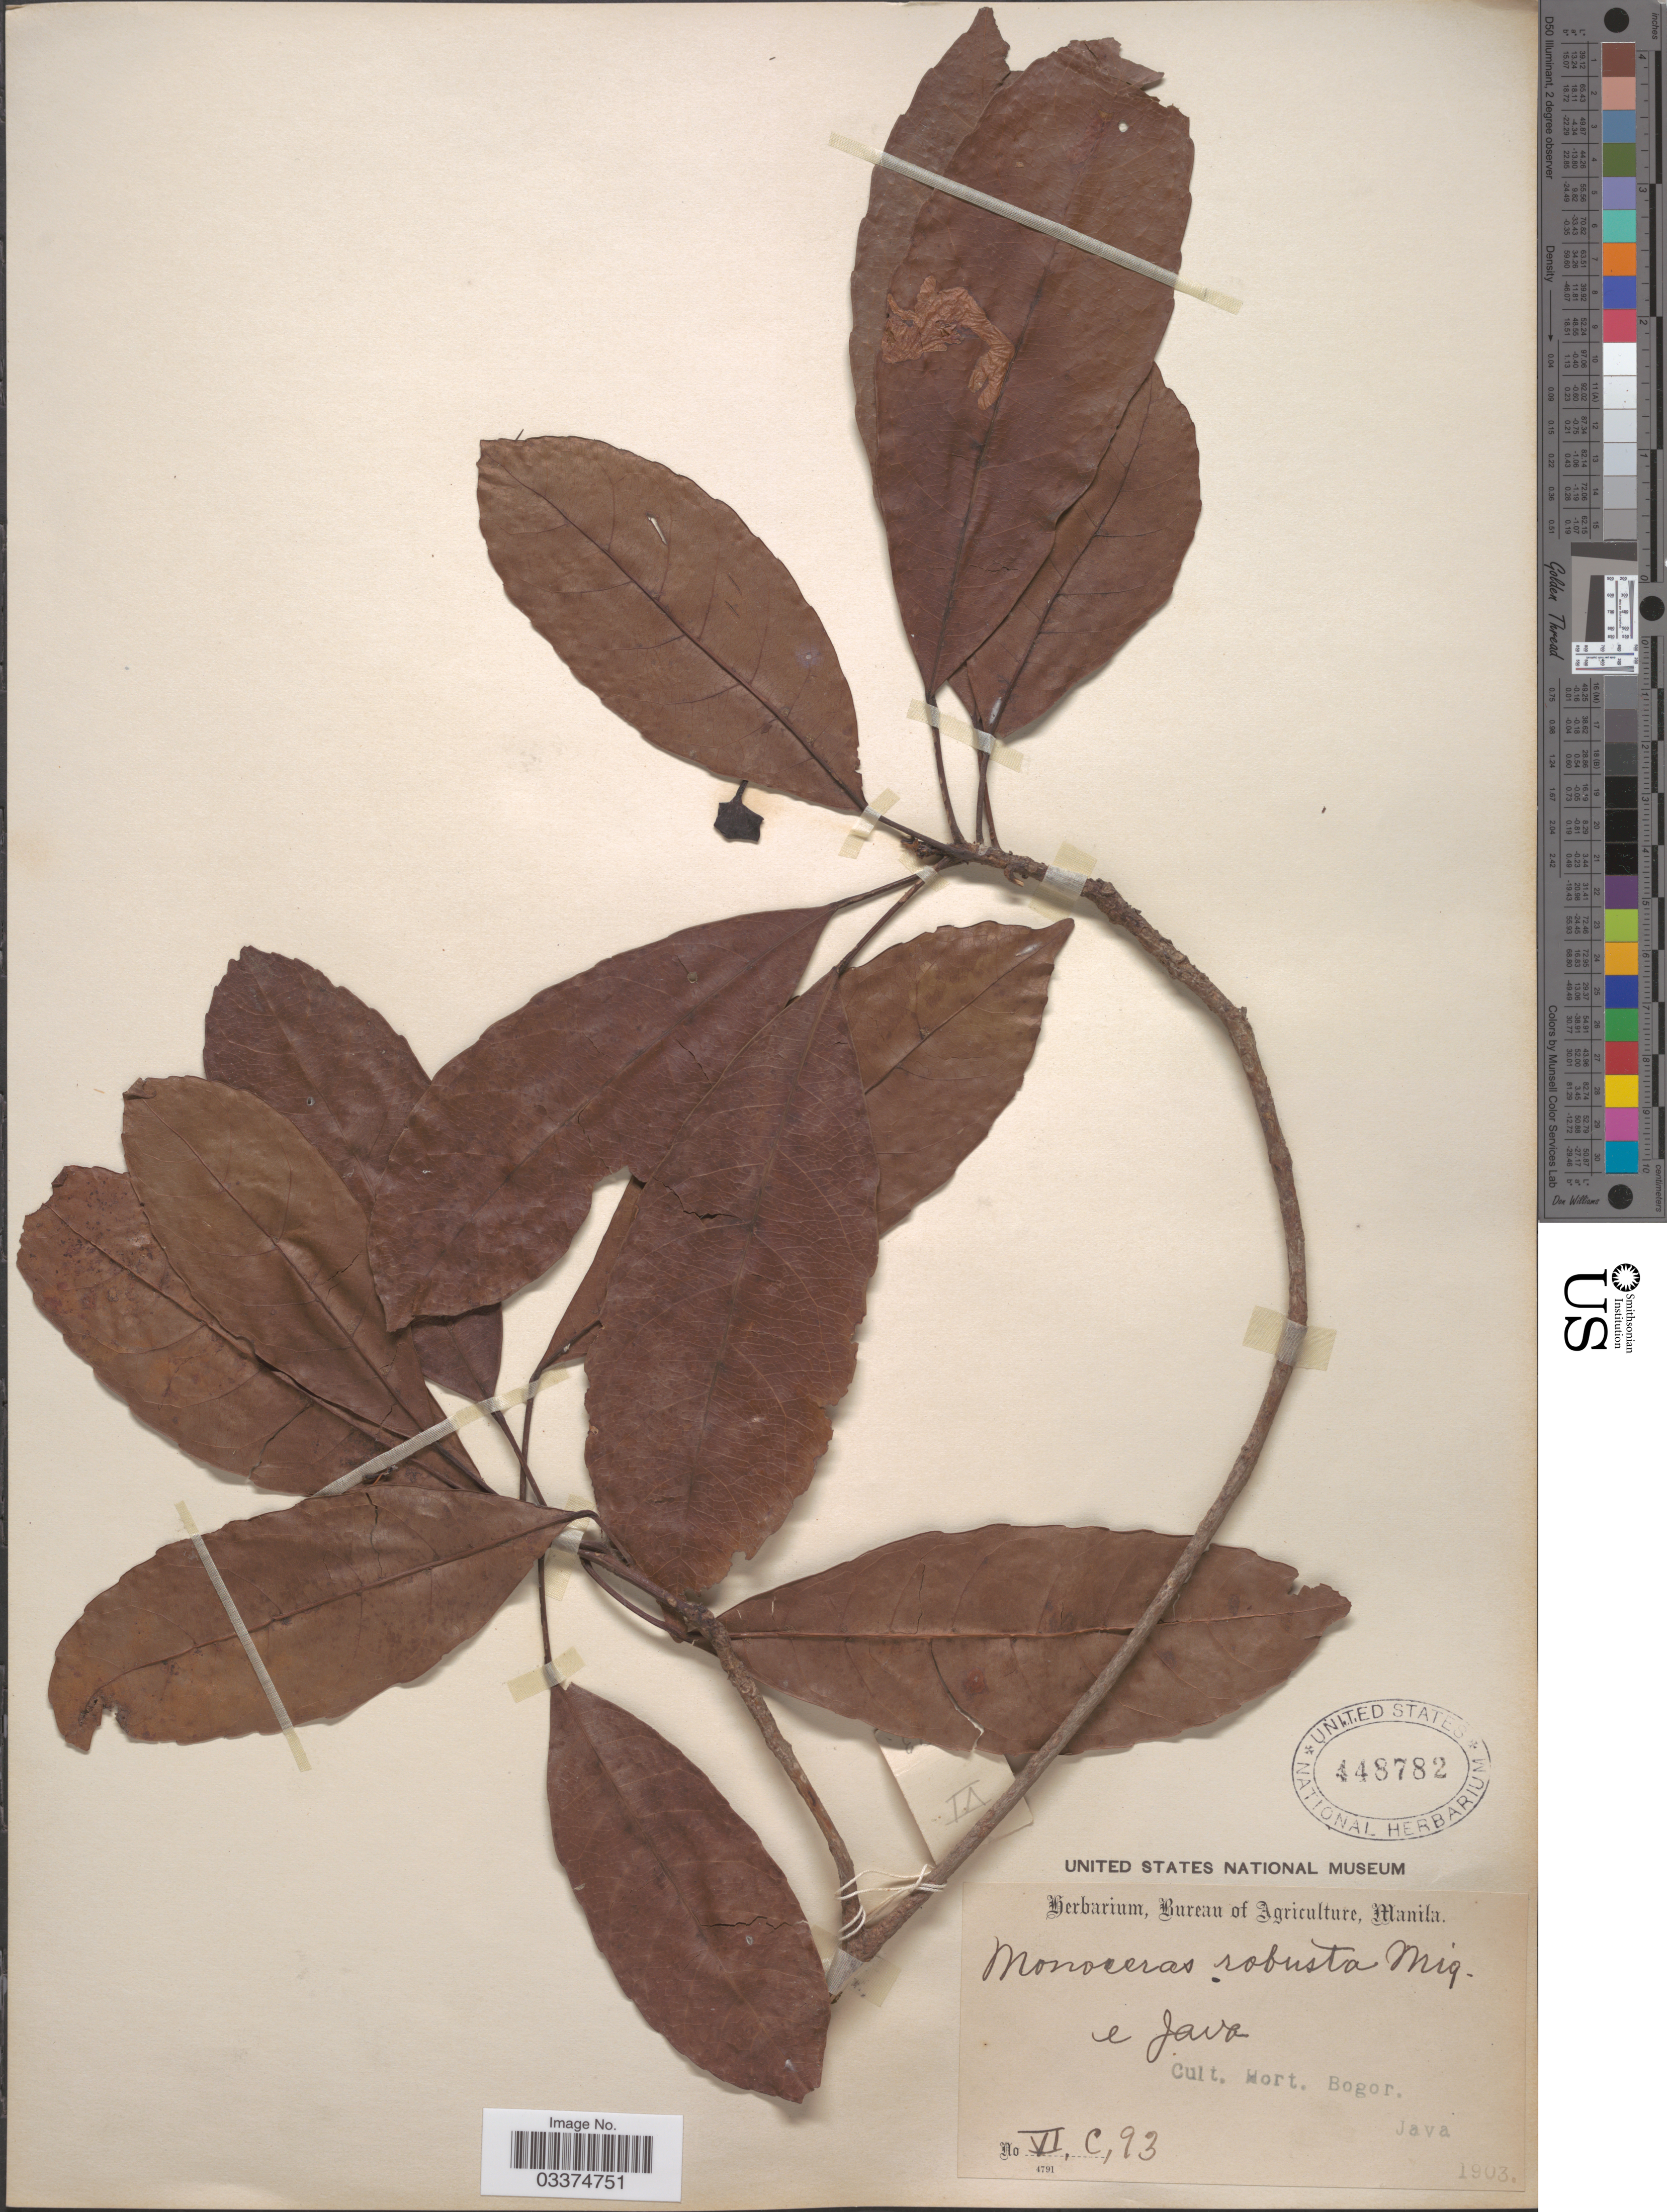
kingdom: Plantae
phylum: Tracheophyta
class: Magnoliopsida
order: Oxalidales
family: Elaeocarpaceae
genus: Elaeocarpus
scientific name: Elaeocarpus tectorius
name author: (Lour.) Poir.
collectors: ex Herb. Bur. Agric. Manila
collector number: VI,C,93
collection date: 1903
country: Indonesia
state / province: Java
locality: Cult. Hort. Bogor.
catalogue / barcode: US 448782